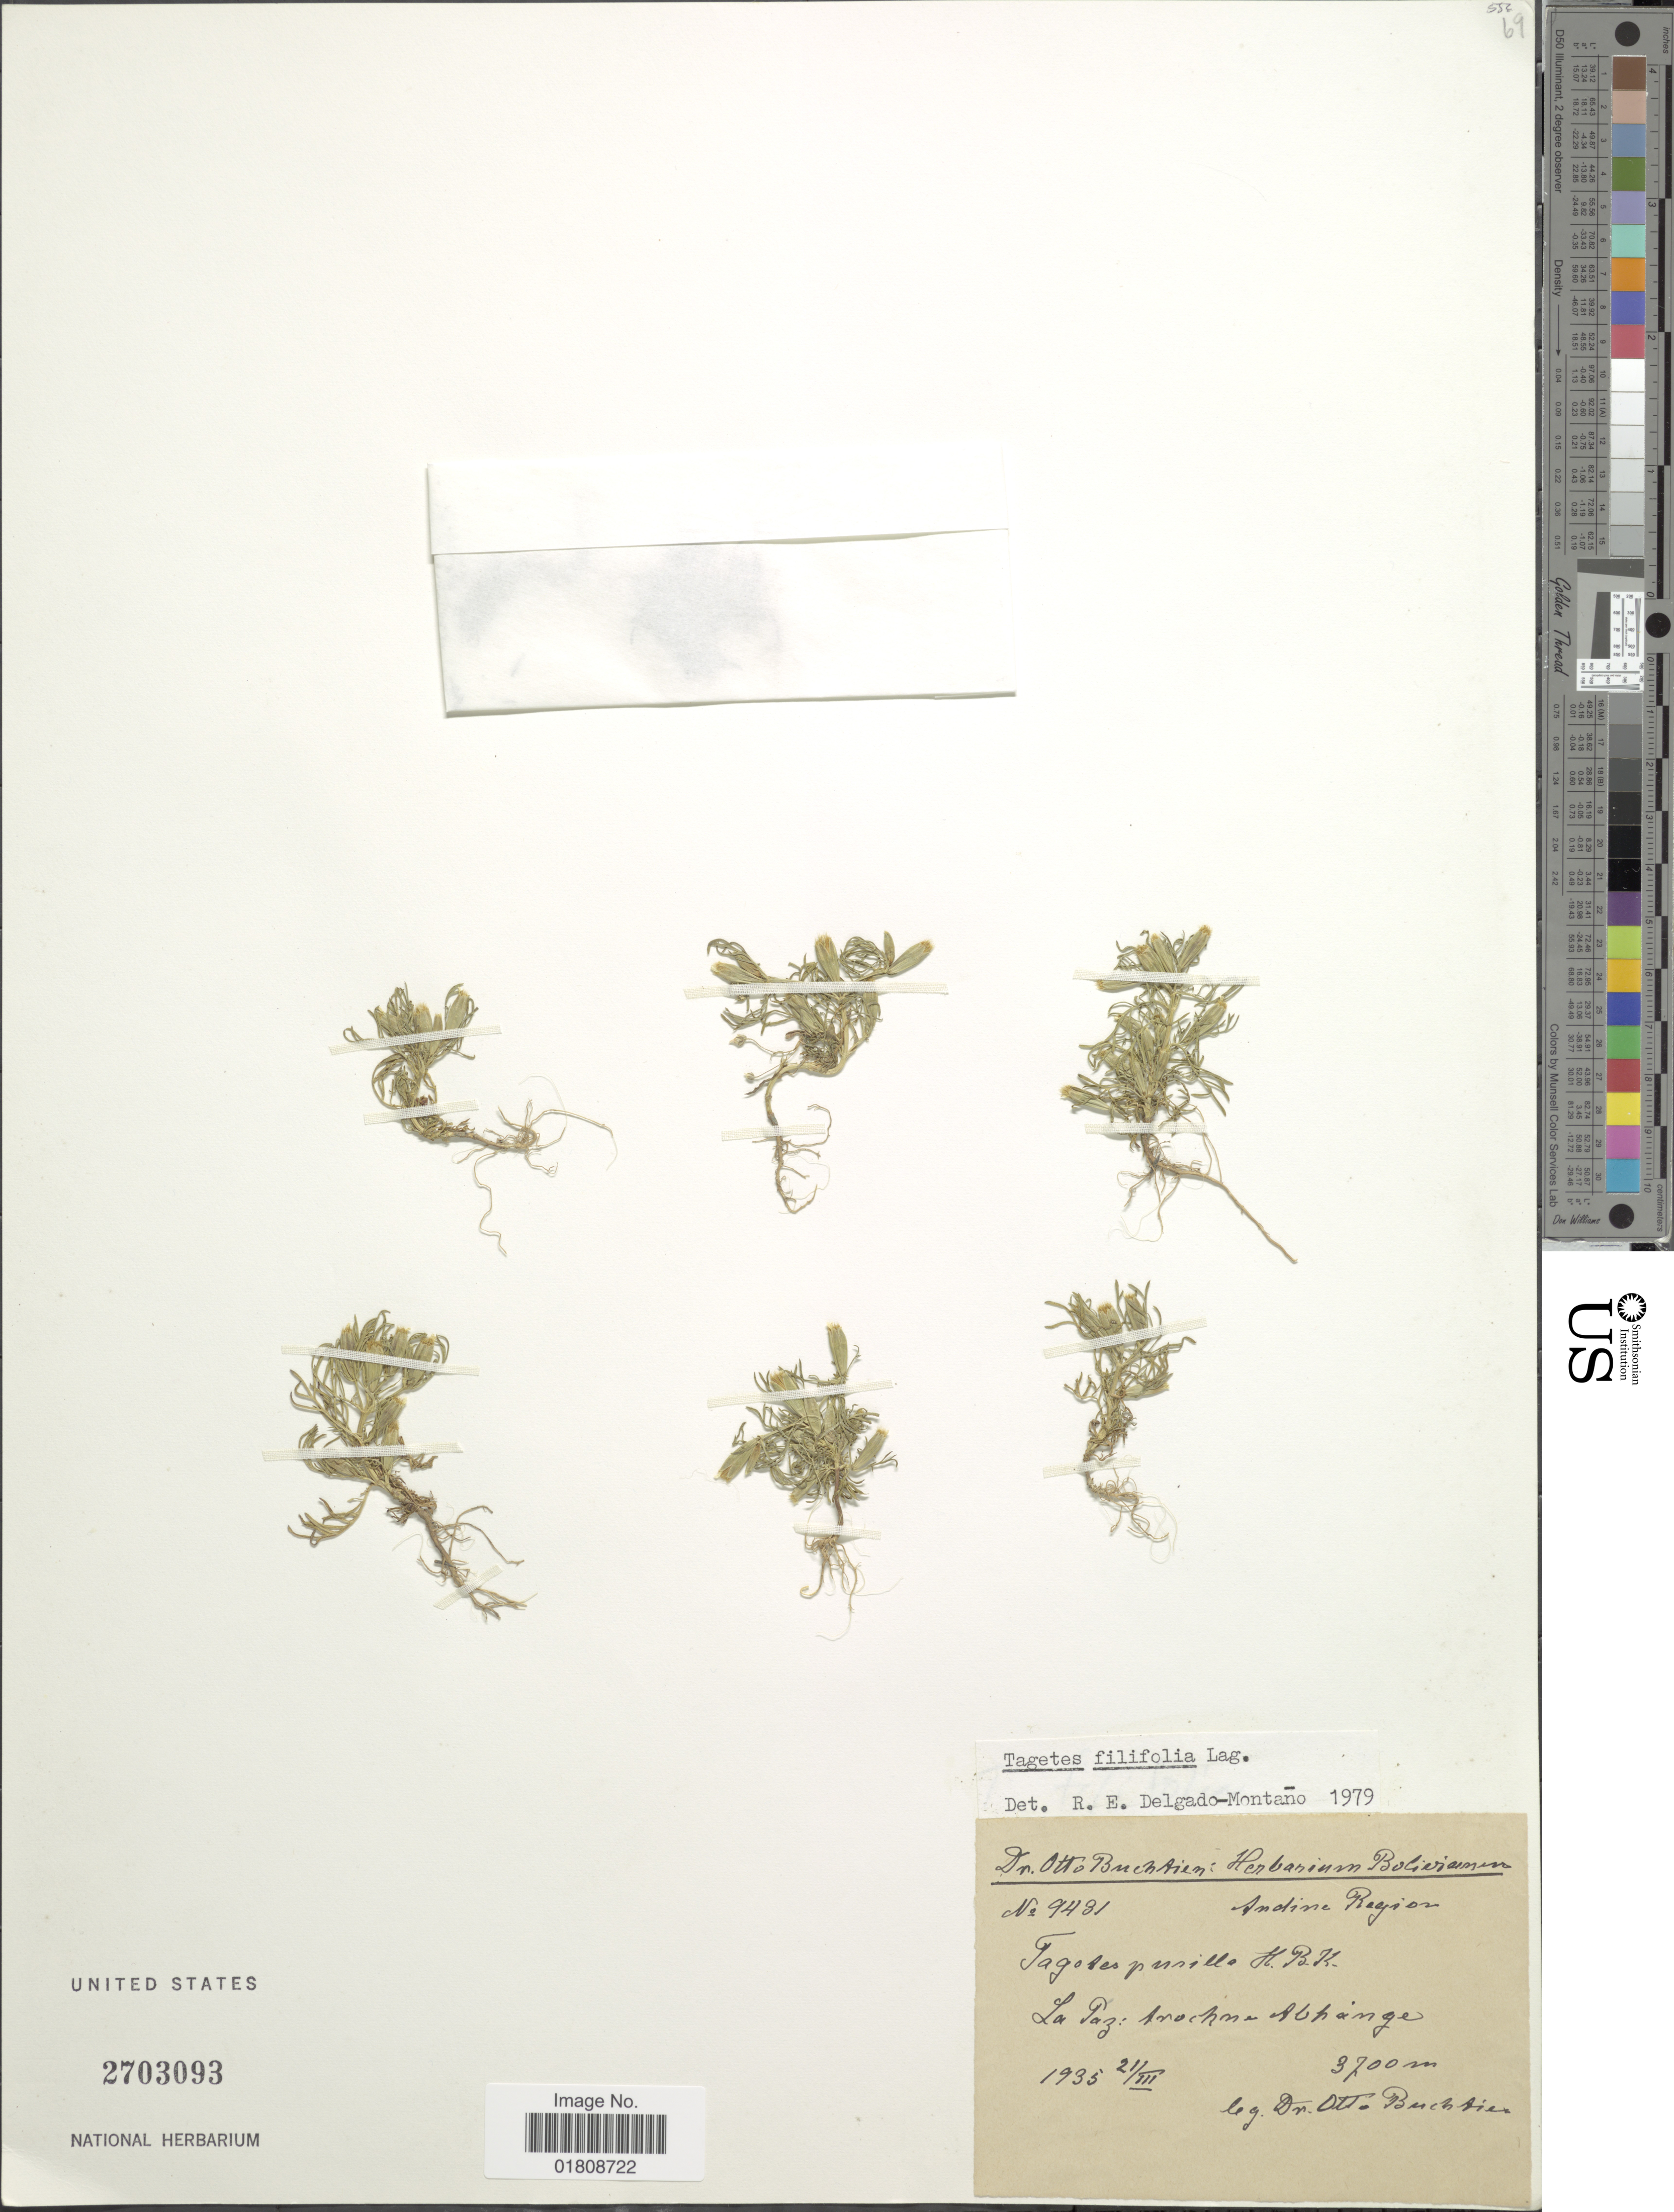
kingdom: Plantae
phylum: Tracheophyta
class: Magnoliopsida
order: Asterales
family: Asteraceae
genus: Tagetes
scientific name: Tagetes filifolia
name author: Lag.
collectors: O. Buchtien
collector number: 9481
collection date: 1935-03-21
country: Bolivia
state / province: La Paz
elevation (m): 3700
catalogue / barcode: US 2703093